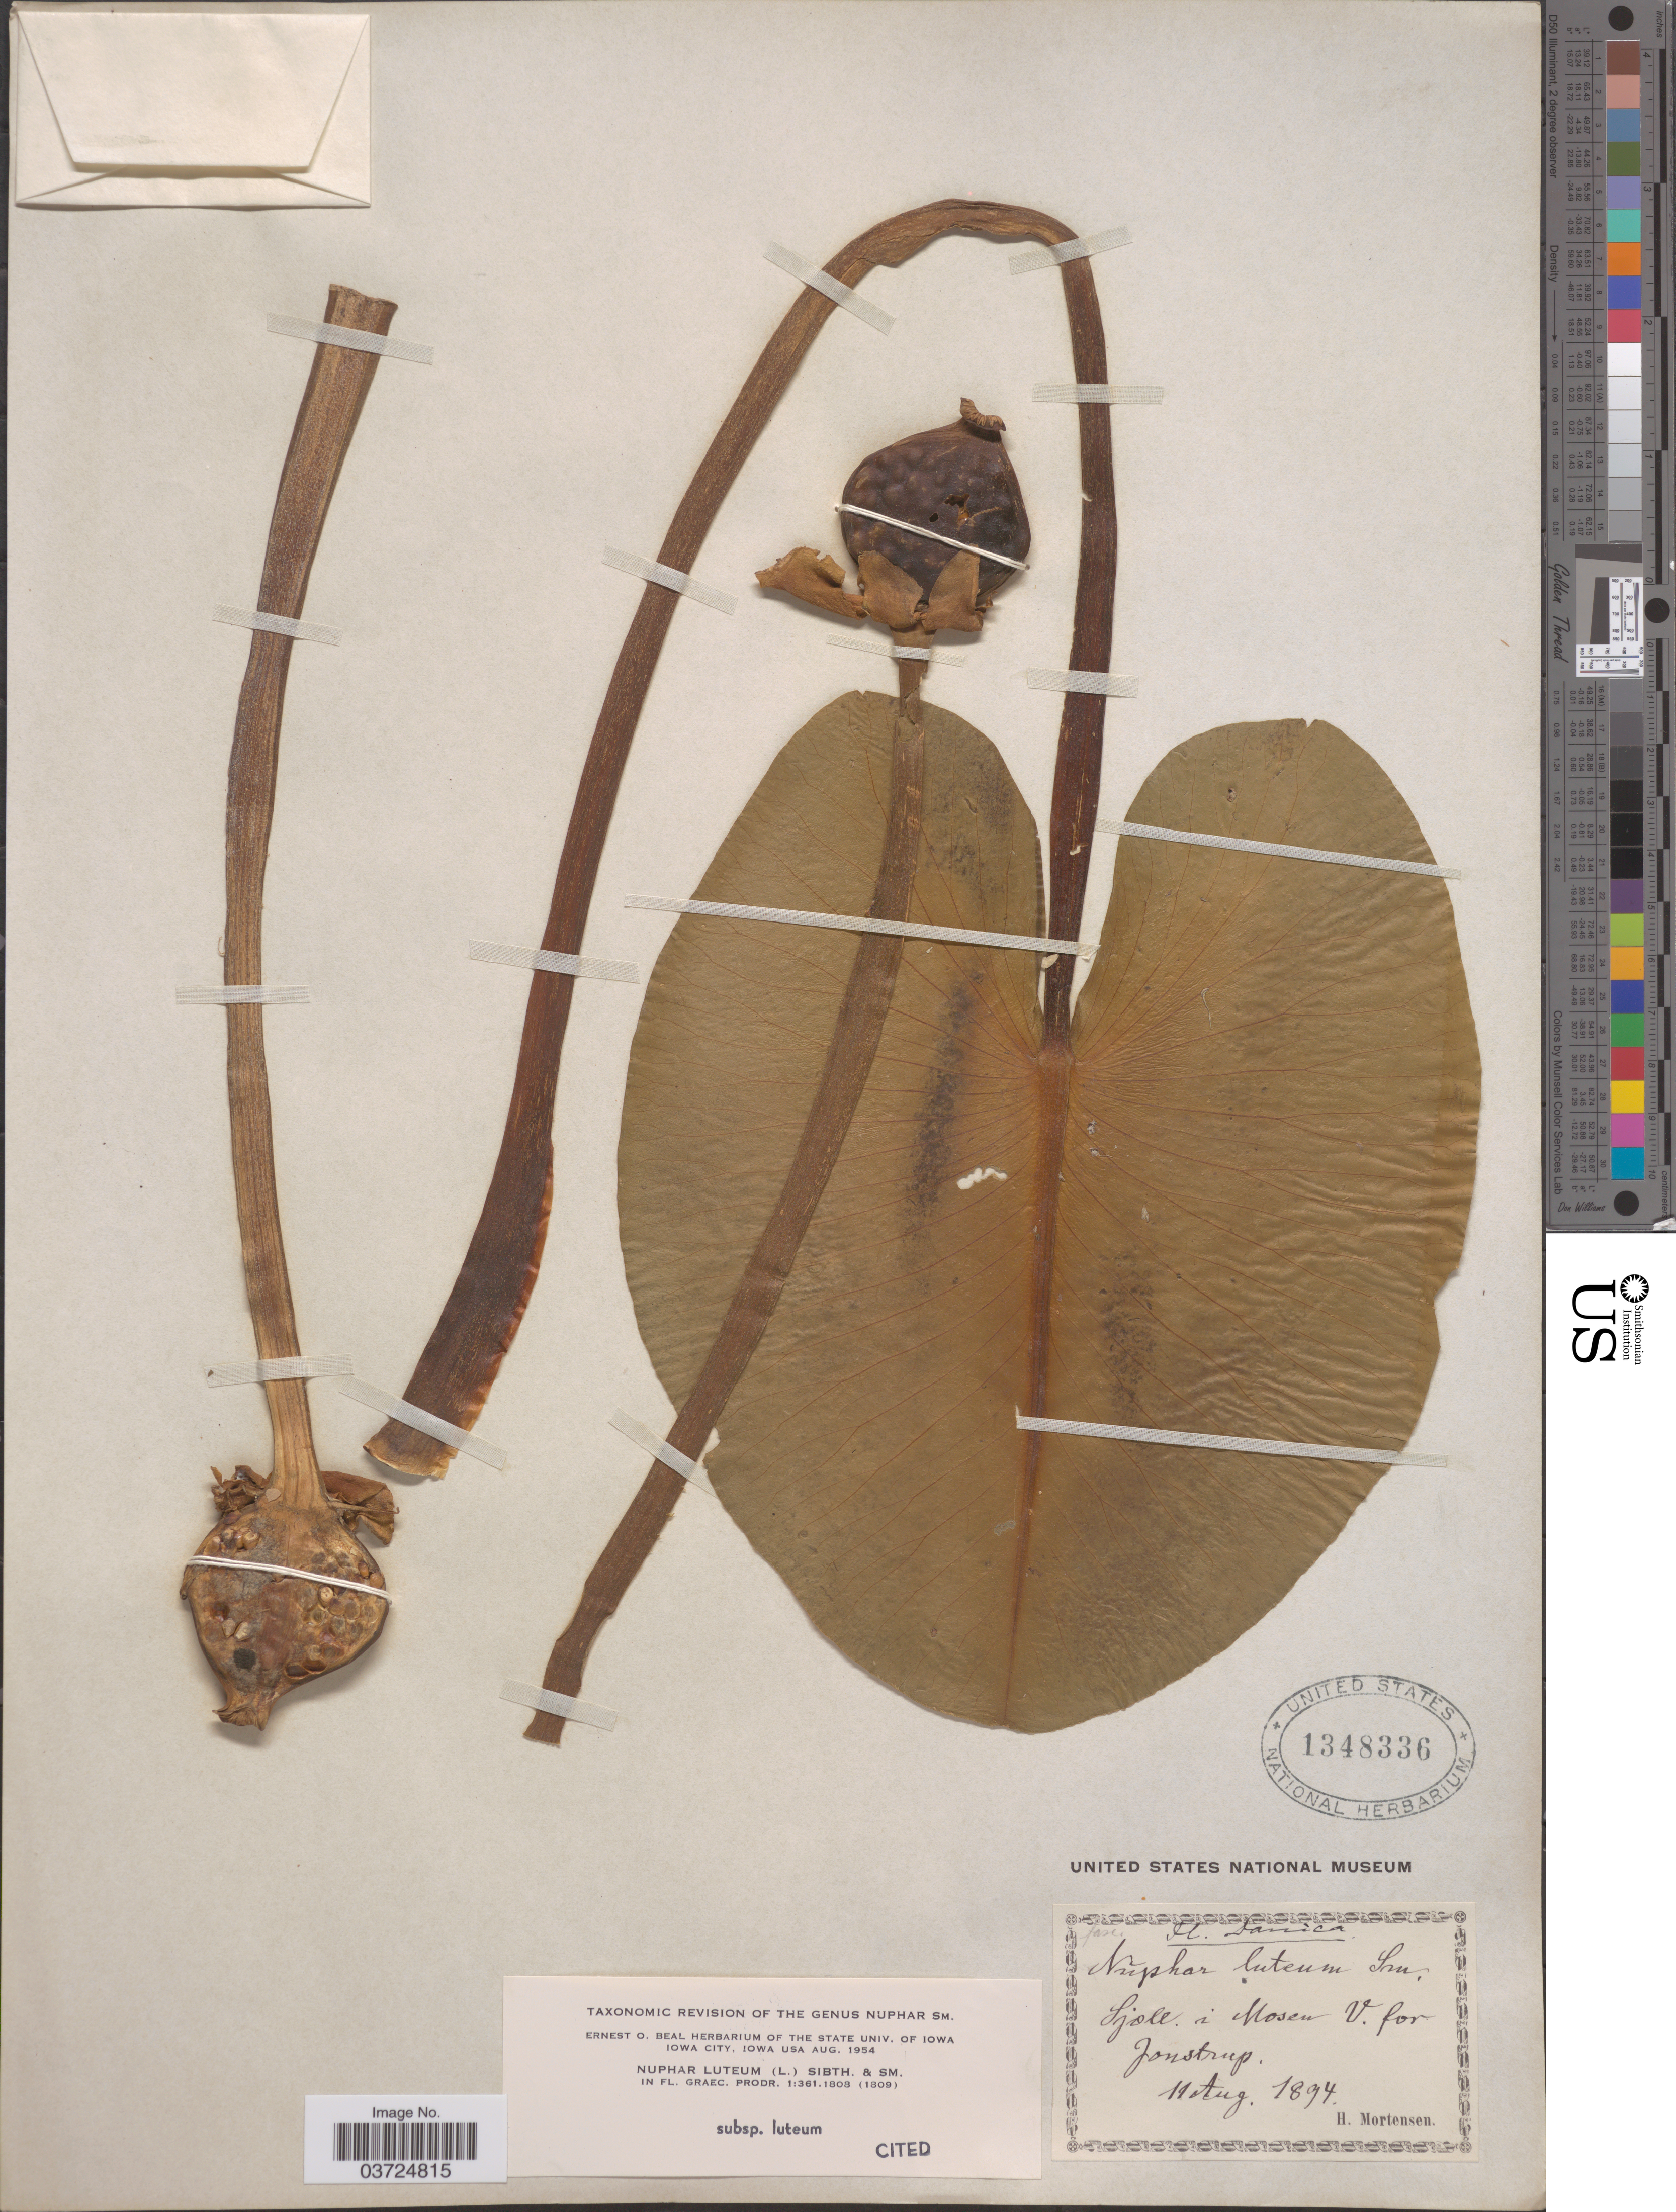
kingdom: Plantae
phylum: Tracheophyta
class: Magnoliopsida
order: Nymphaeales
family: Nymphaeaceae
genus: Nuphar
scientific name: Nuphar lutea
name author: (L.) Sm.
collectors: H. Mortensen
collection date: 1894-08-11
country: Denmark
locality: Danica. Sjæll. i Mosen V. por Jonstrup.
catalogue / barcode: US 1348336